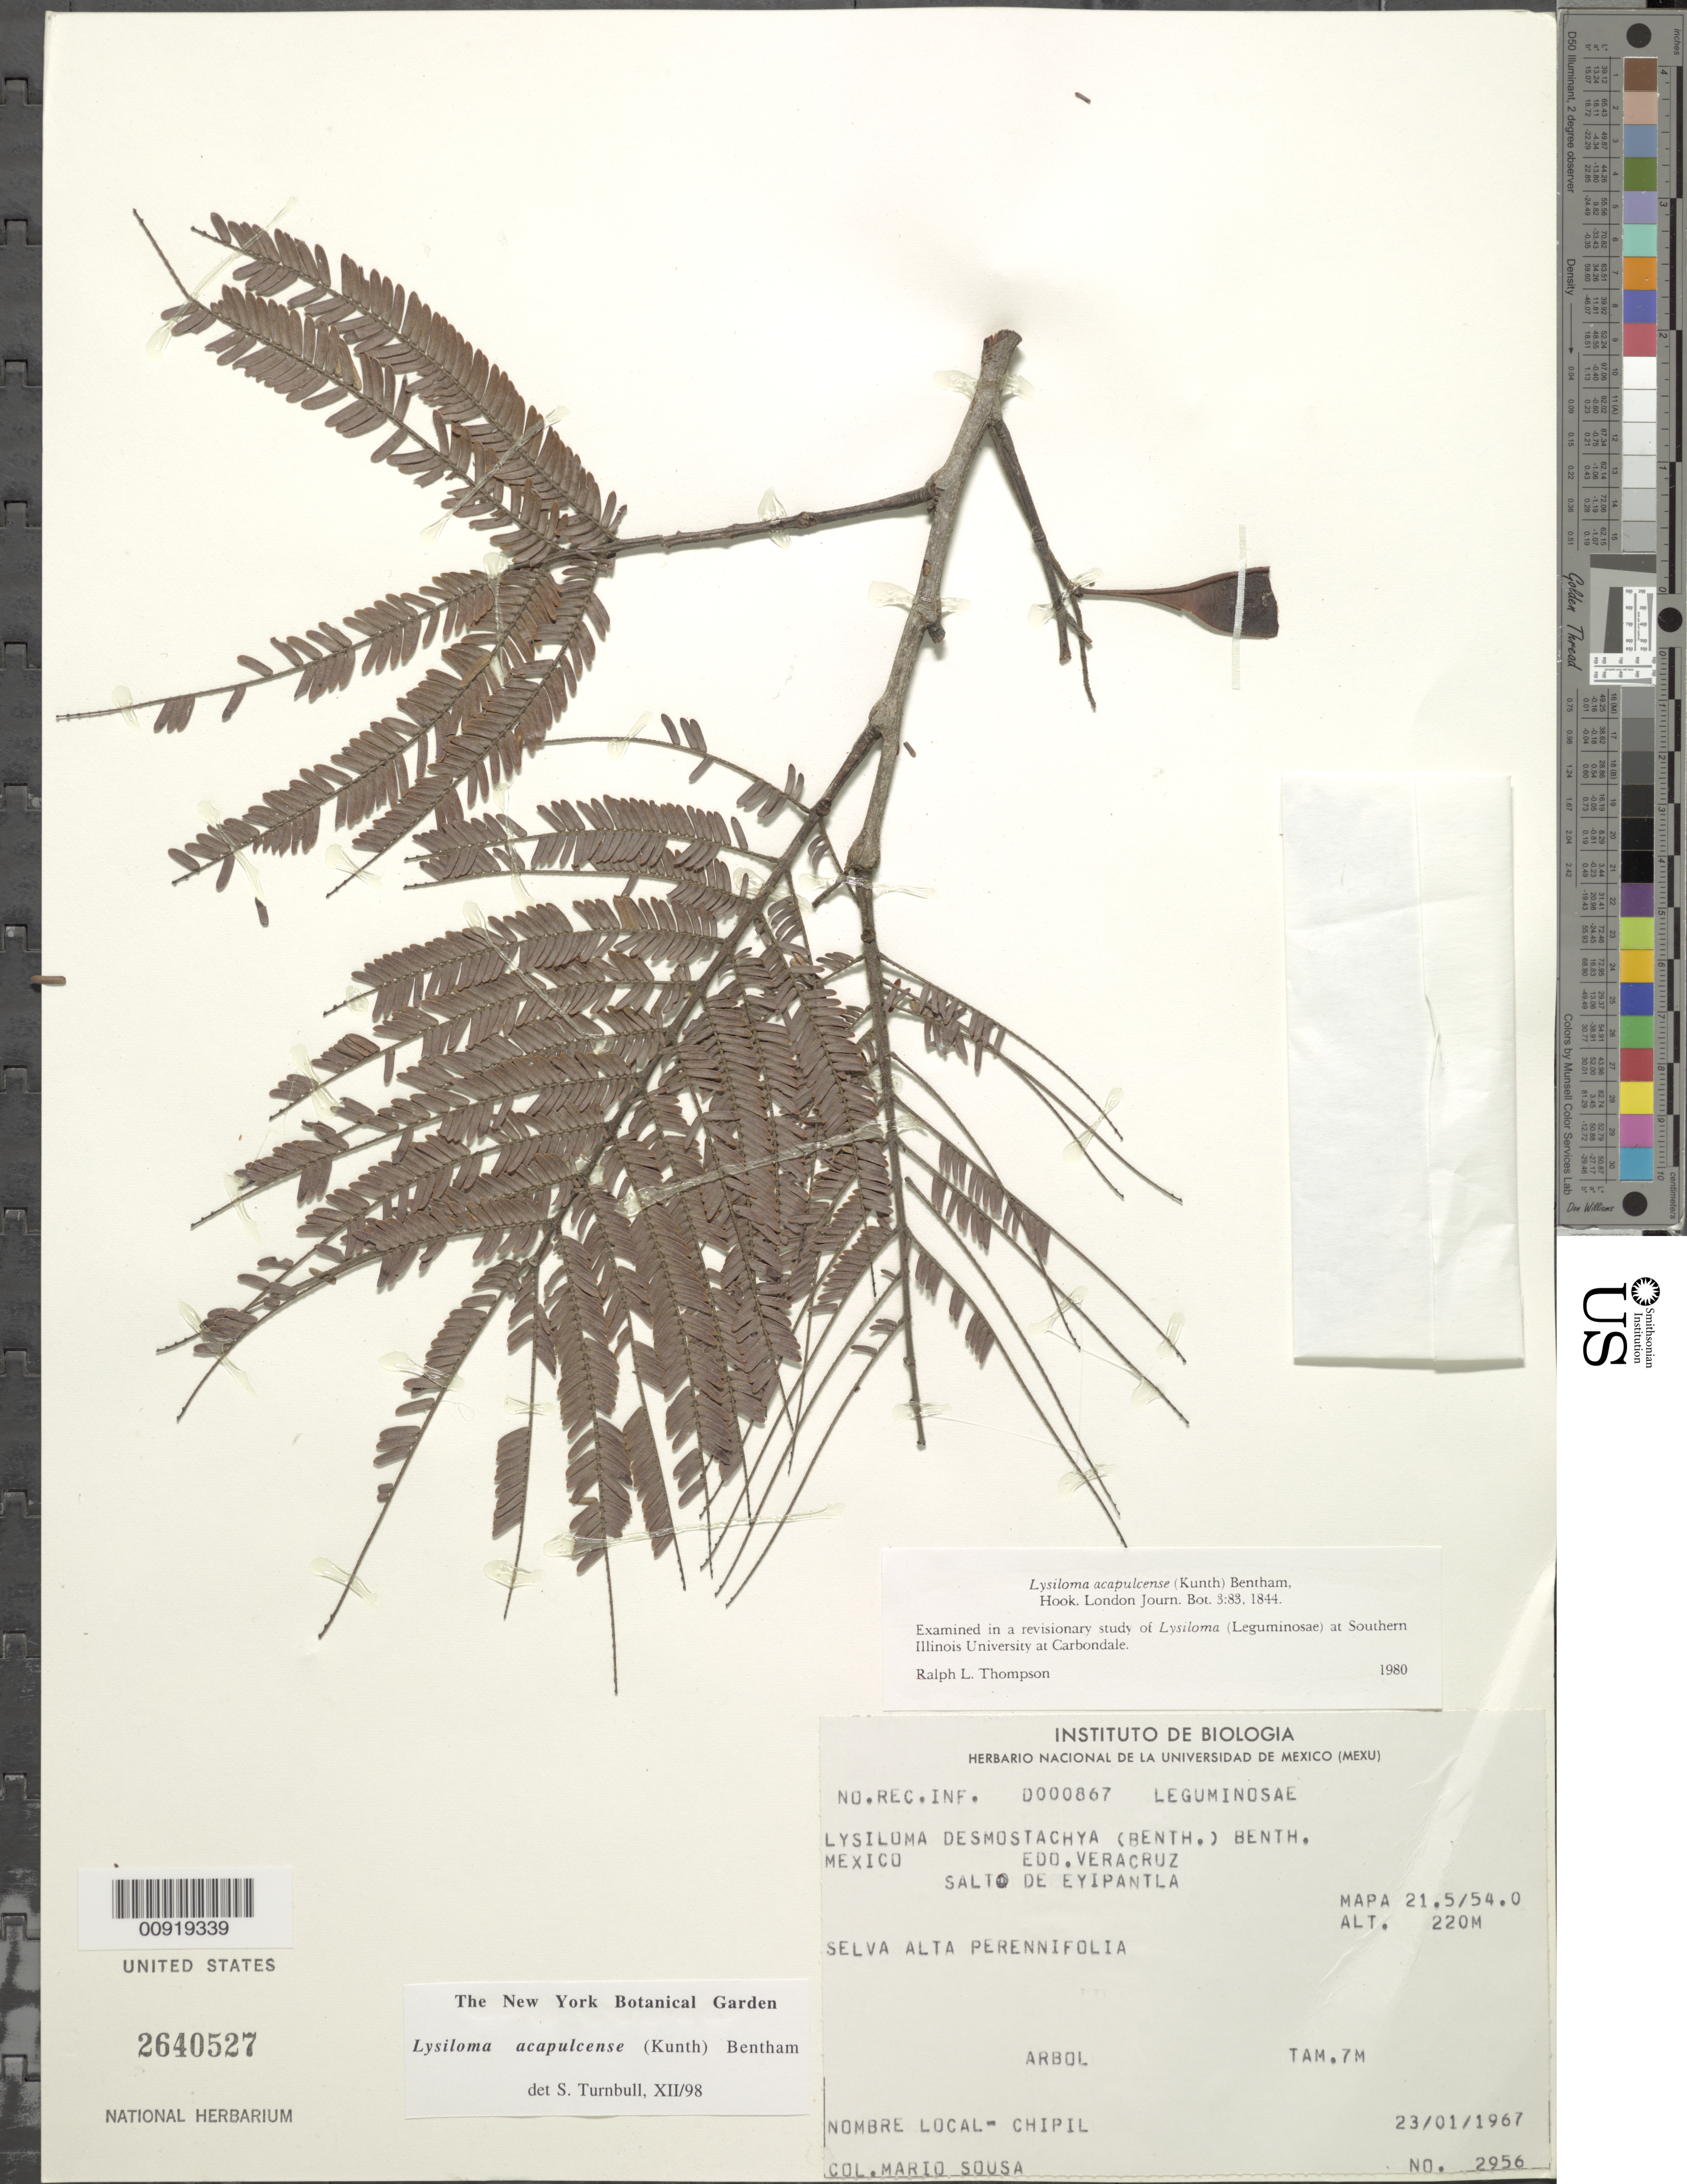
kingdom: Plantae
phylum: Tracheophyta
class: Magnoliopsida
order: Fabales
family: Fabaceae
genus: Lysiloma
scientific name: Lysiloma acapulcense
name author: (Kunth) Benth.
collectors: M. Sousa S.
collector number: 2956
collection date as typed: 23 Jan 1967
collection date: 1967-01-23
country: Mexico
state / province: Veracruz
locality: Salto de Eyipantla. Mapa 21.5/54.0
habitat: Selva alta perennifolia.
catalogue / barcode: US 2640527